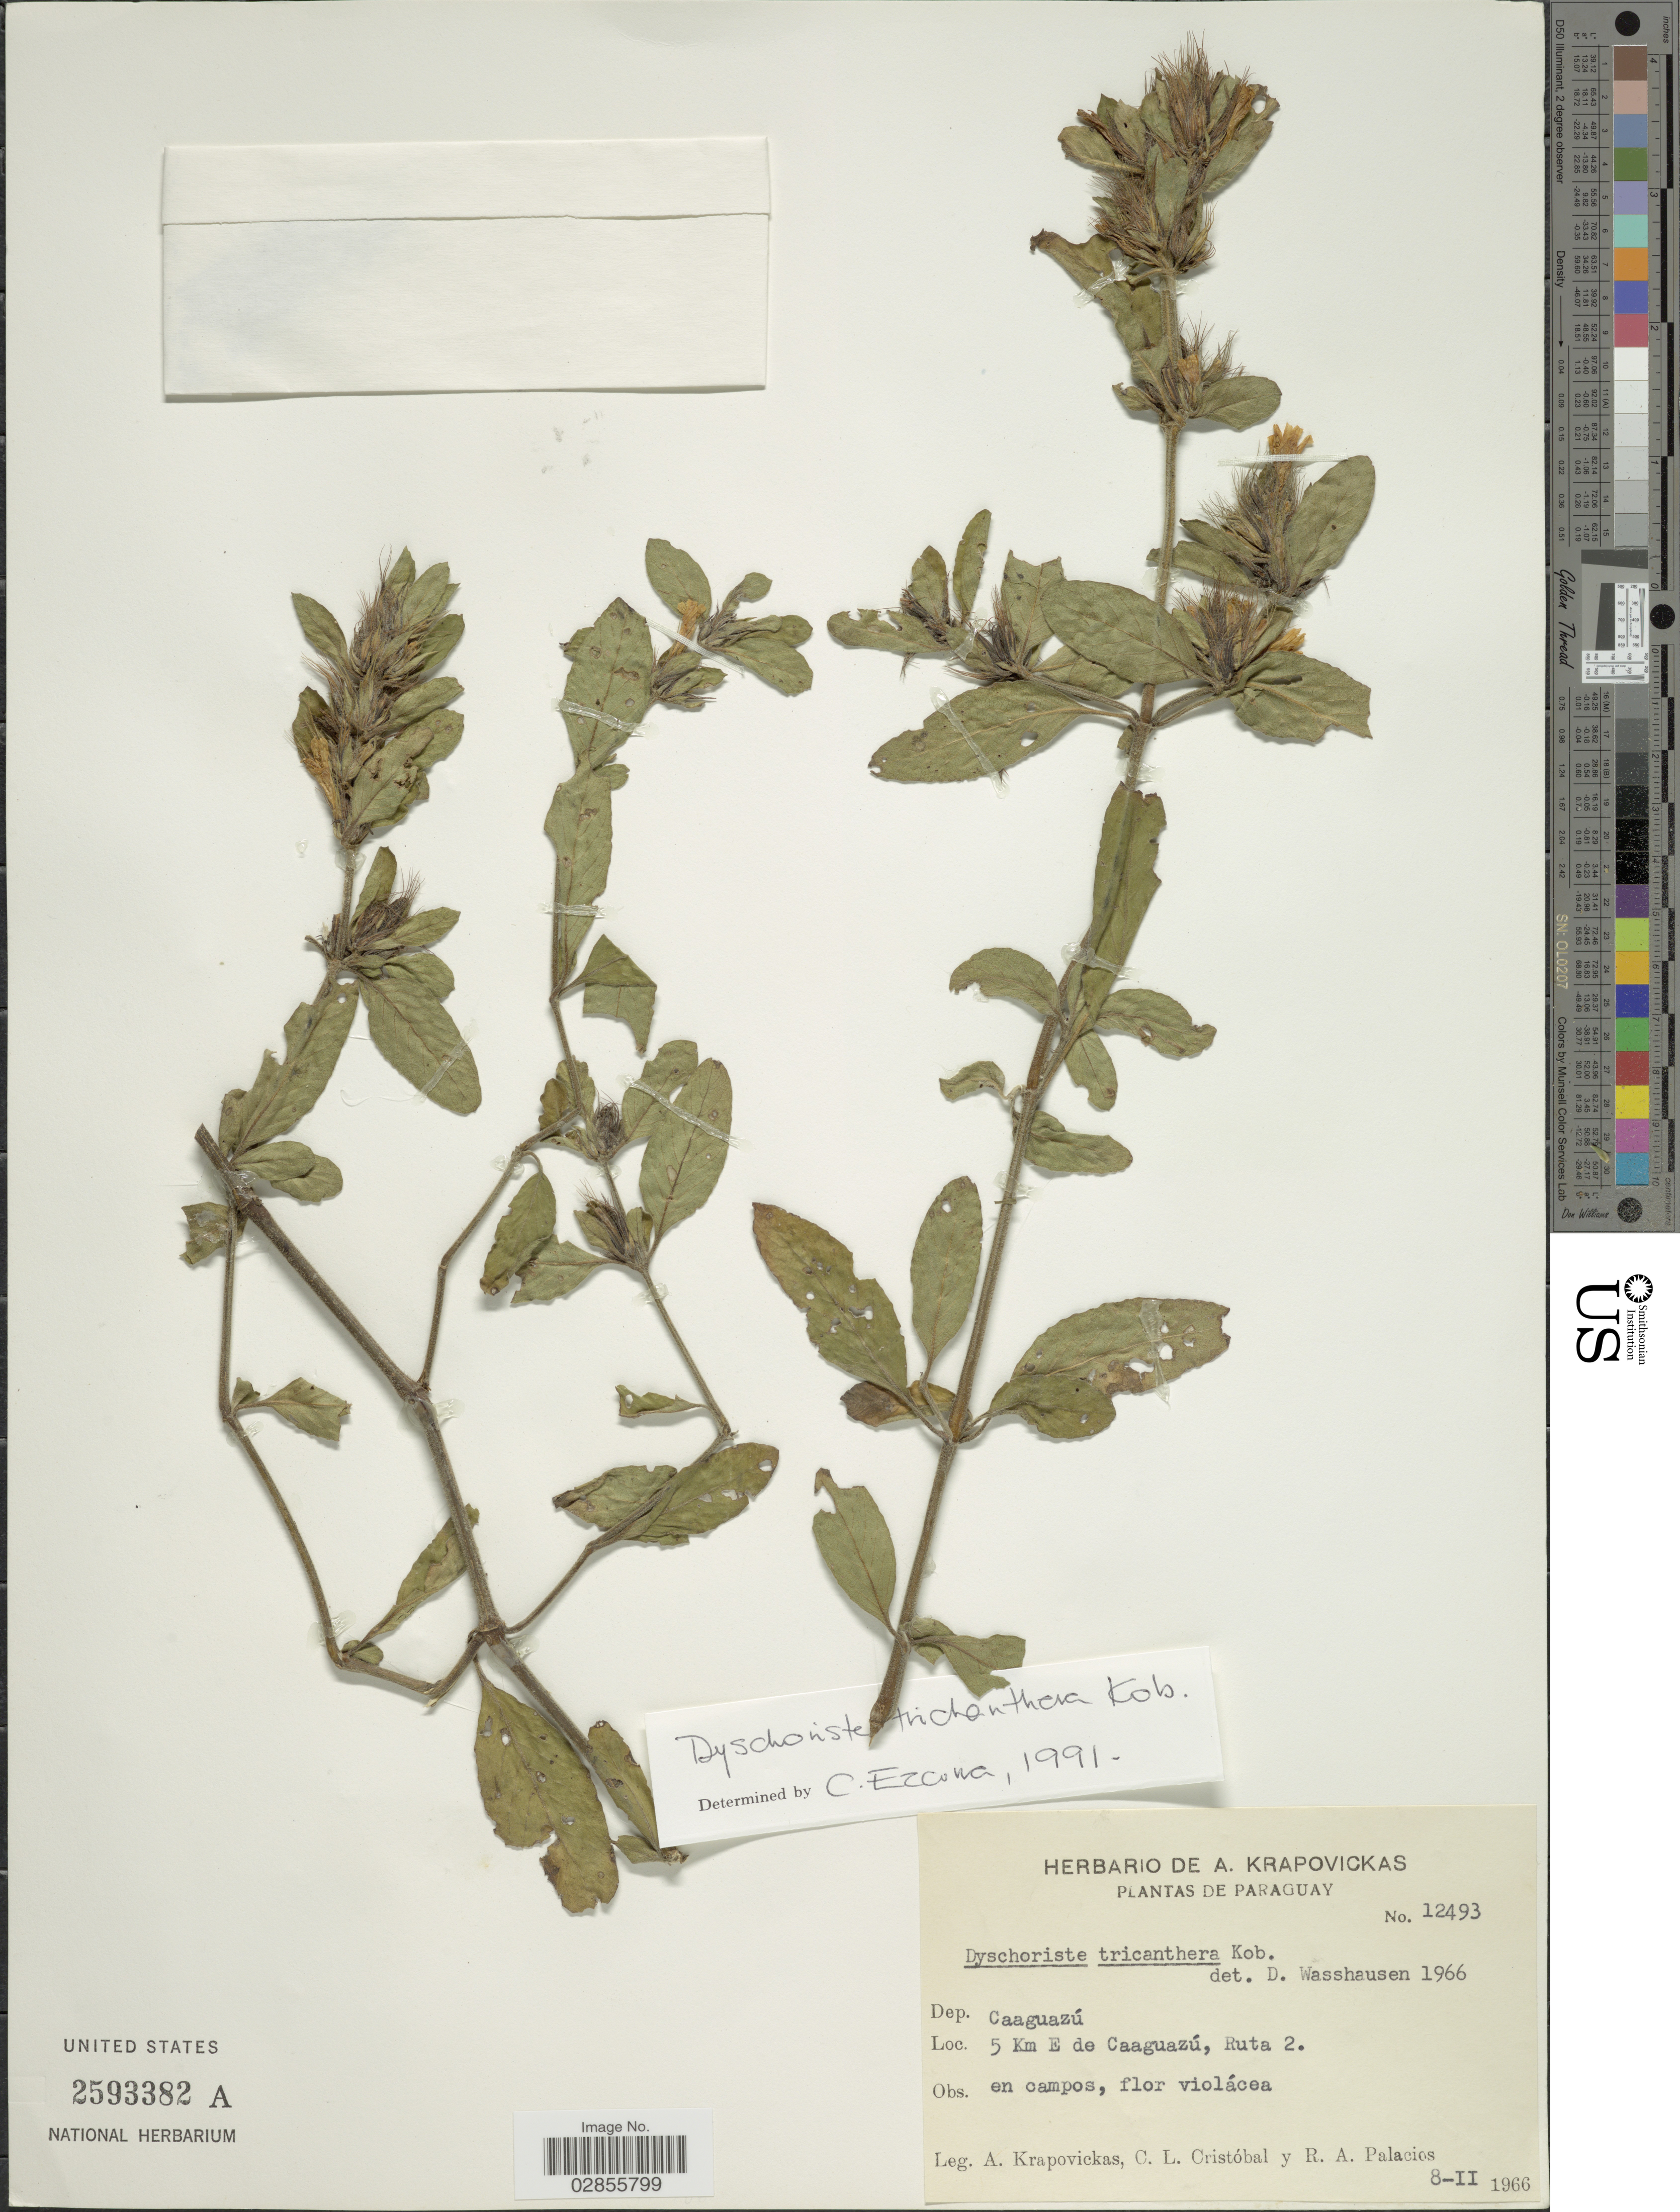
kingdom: Plantae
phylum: Tracheophyta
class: Magnoliopsida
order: Lamiales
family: Acanthaceae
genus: Dyschoriste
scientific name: Dyschoriste trichocalyx subsp. verticillaris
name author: (C.B. Clarke) Vollesen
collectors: A. Karpovickas, C. L. Cristóbal & R. Palacios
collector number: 12493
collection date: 1966-02-08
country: Paraguay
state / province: Caaguazu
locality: Dep. Caaguazú. 5 Km E de Caaguazú, Ruta 2.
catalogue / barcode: US 2593382A